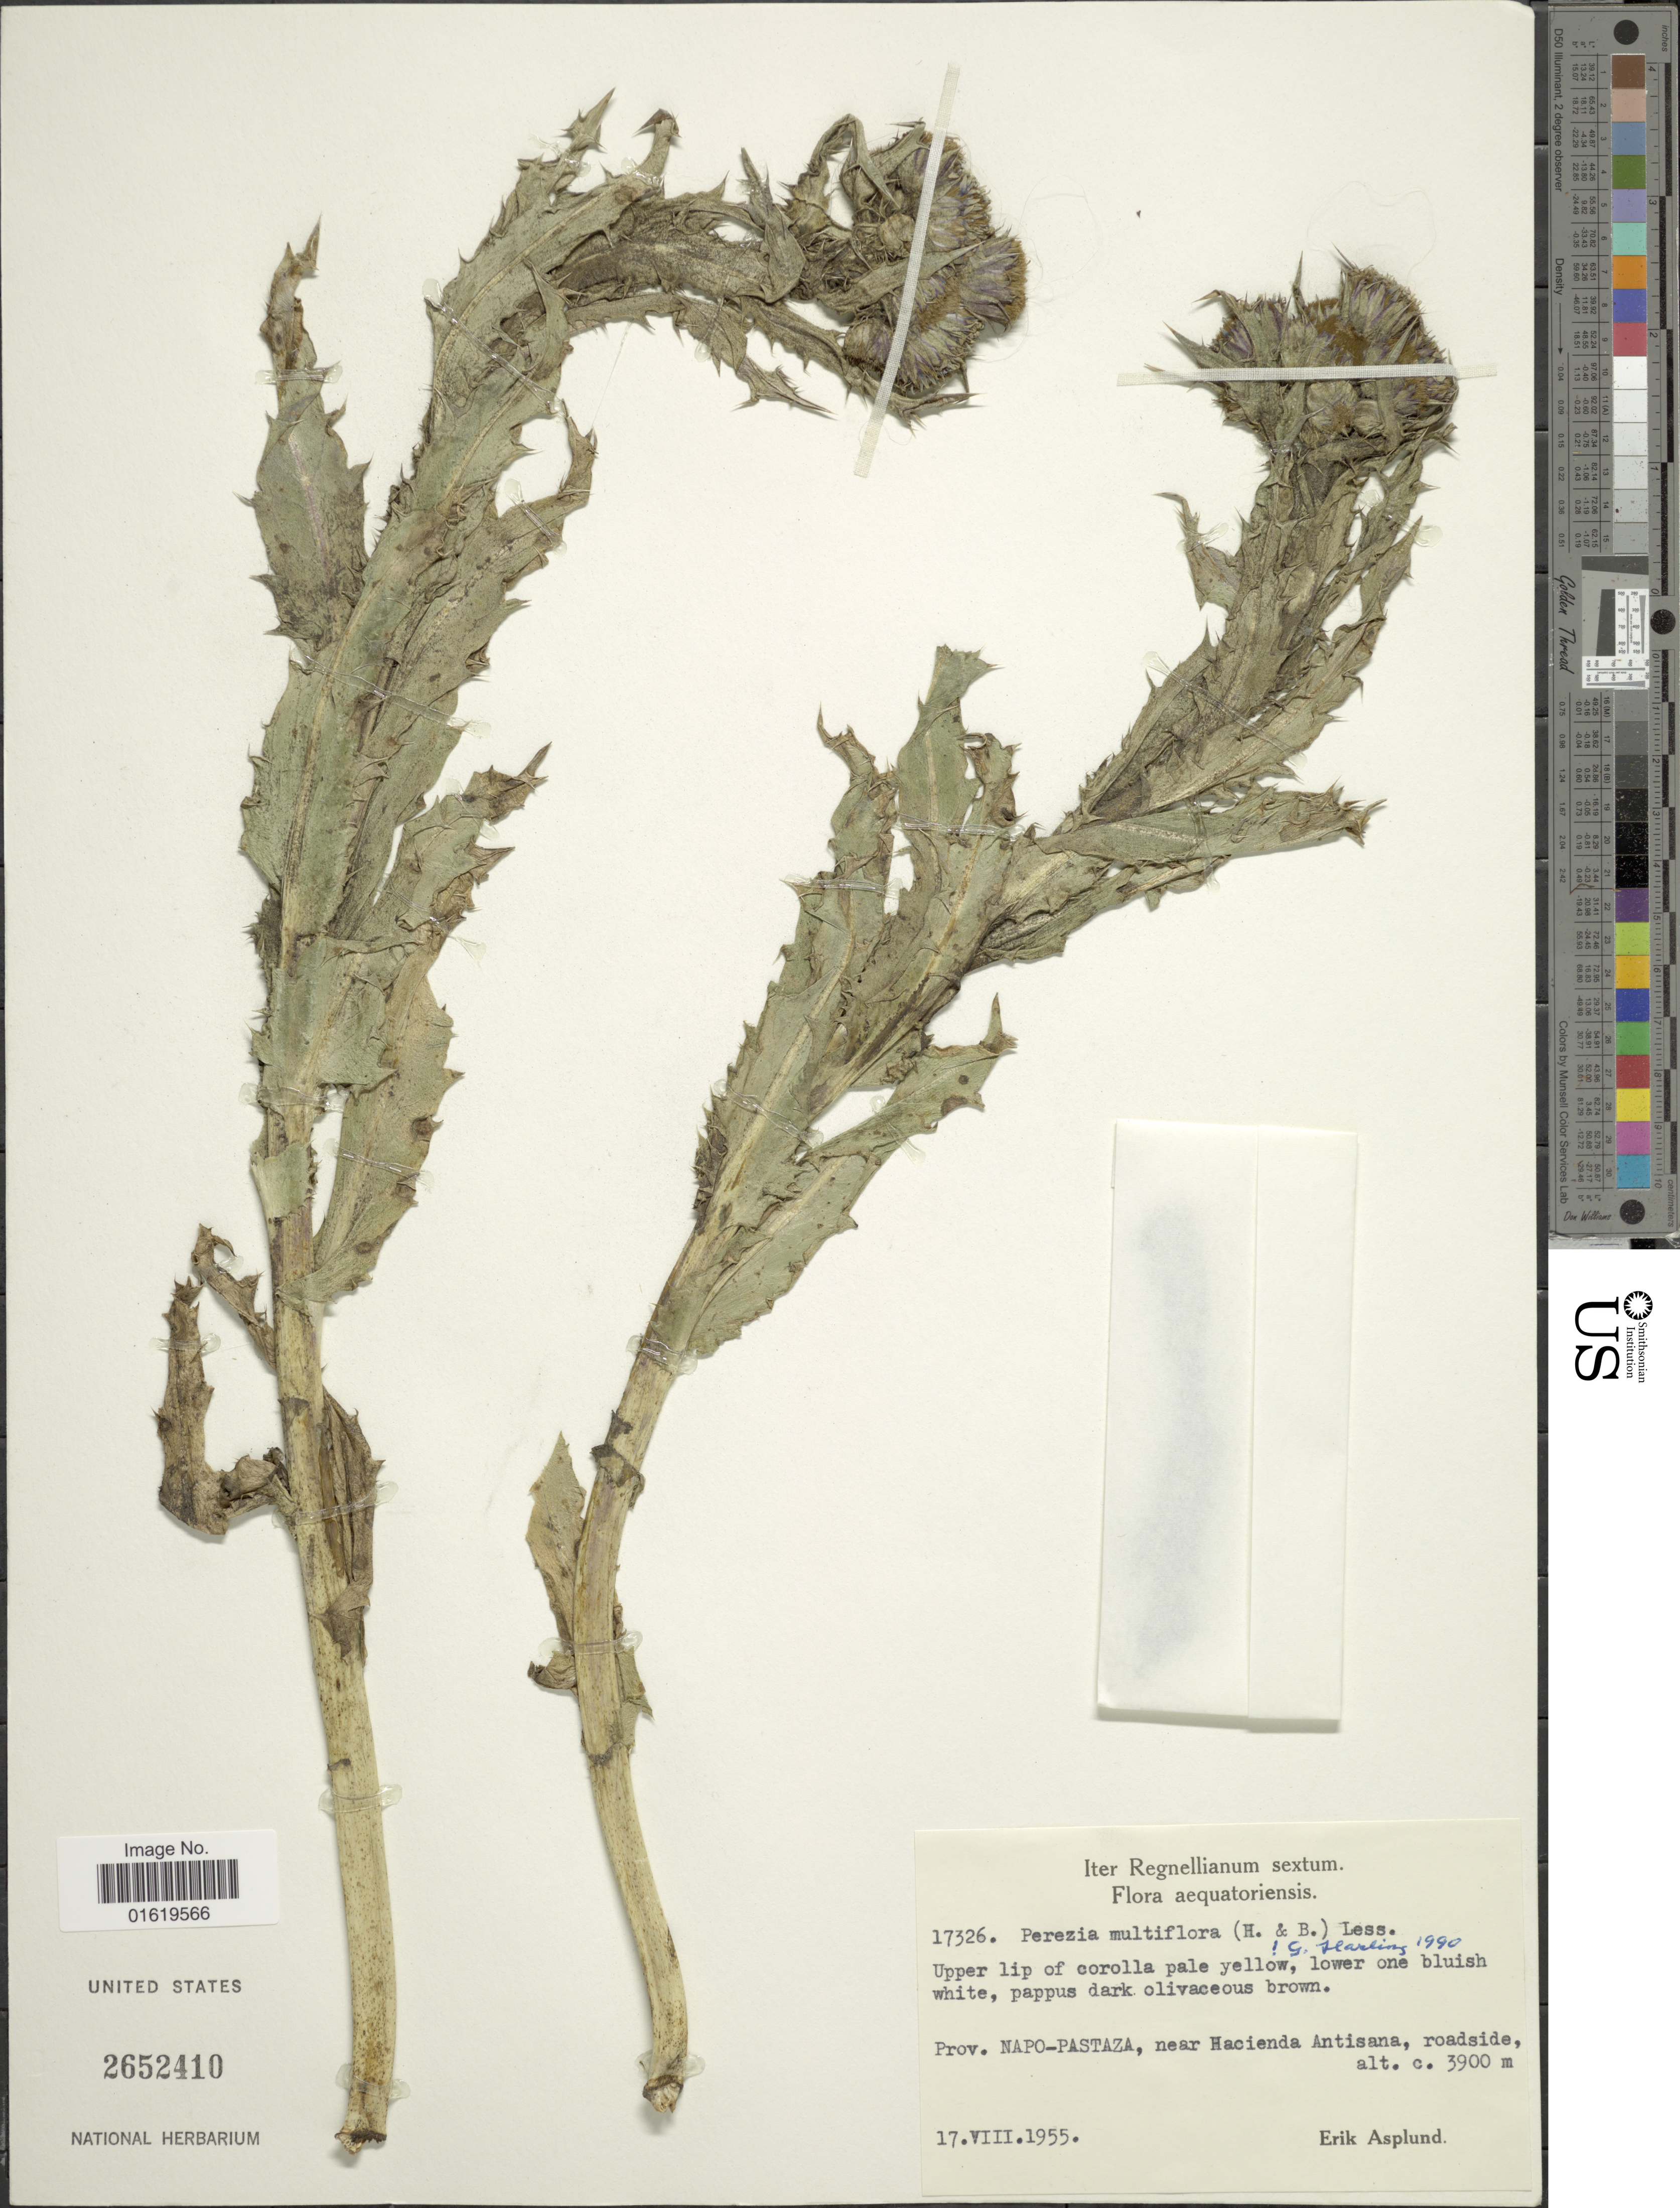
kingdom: Plantae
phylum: Tracheophyta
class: Magnoliopsida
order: Asterales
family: Asteraceae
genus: Perezia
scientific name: Perezia multiflora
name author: Less.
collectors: E. Asplund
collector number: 17326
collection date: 1955-08-17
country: Ecuador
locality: Prov. Napo-Pastaza, near Hacienda Antisana, roadside.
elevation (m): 3900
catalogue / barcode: US 2652410